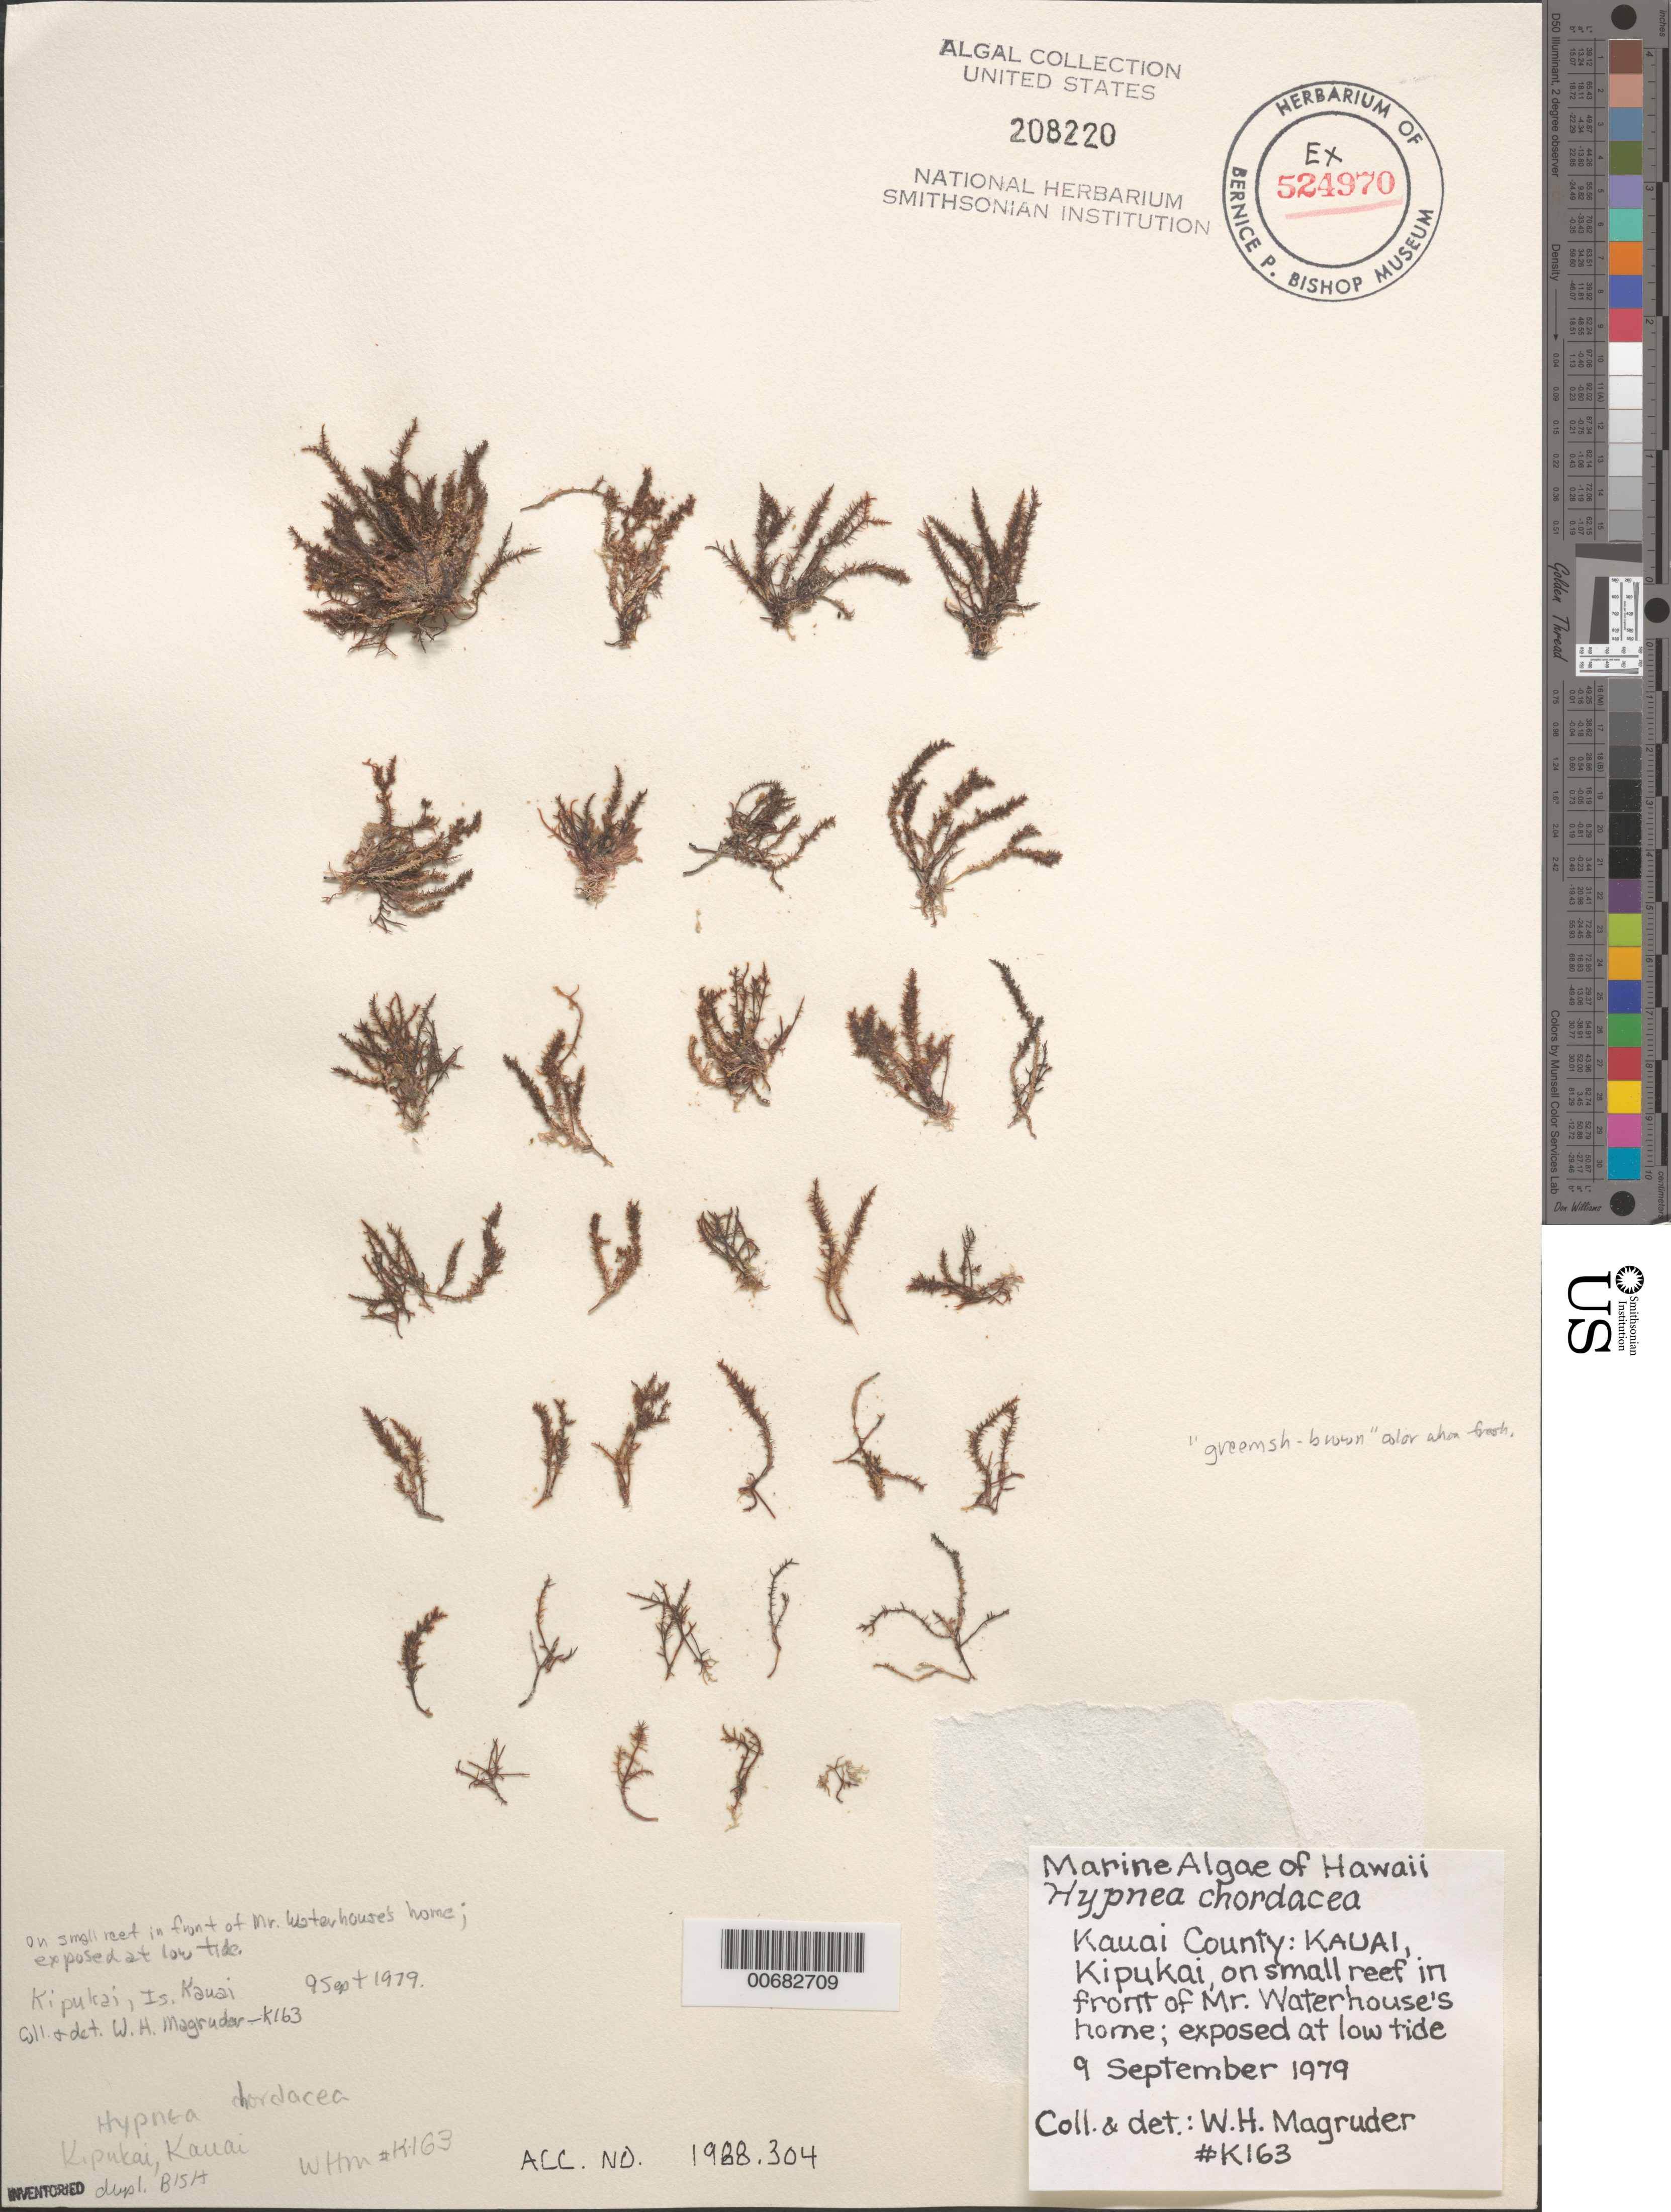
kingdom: Plantae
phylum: Rhodophyta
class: Florideophyceae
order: Gigartinales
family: Cystocloniaceae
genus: Hypnea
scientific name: Hypnea chordacea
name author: Kütz.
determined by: Magruder, W. H.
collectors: W. Magruder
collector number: K163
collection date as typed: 09 Sep 1979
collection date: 1979-09-09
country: United States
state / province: Hawaii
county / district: Kauai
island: Kaua'i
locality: Kipukai, near Mr. Waterman's house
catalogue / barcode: US 208220